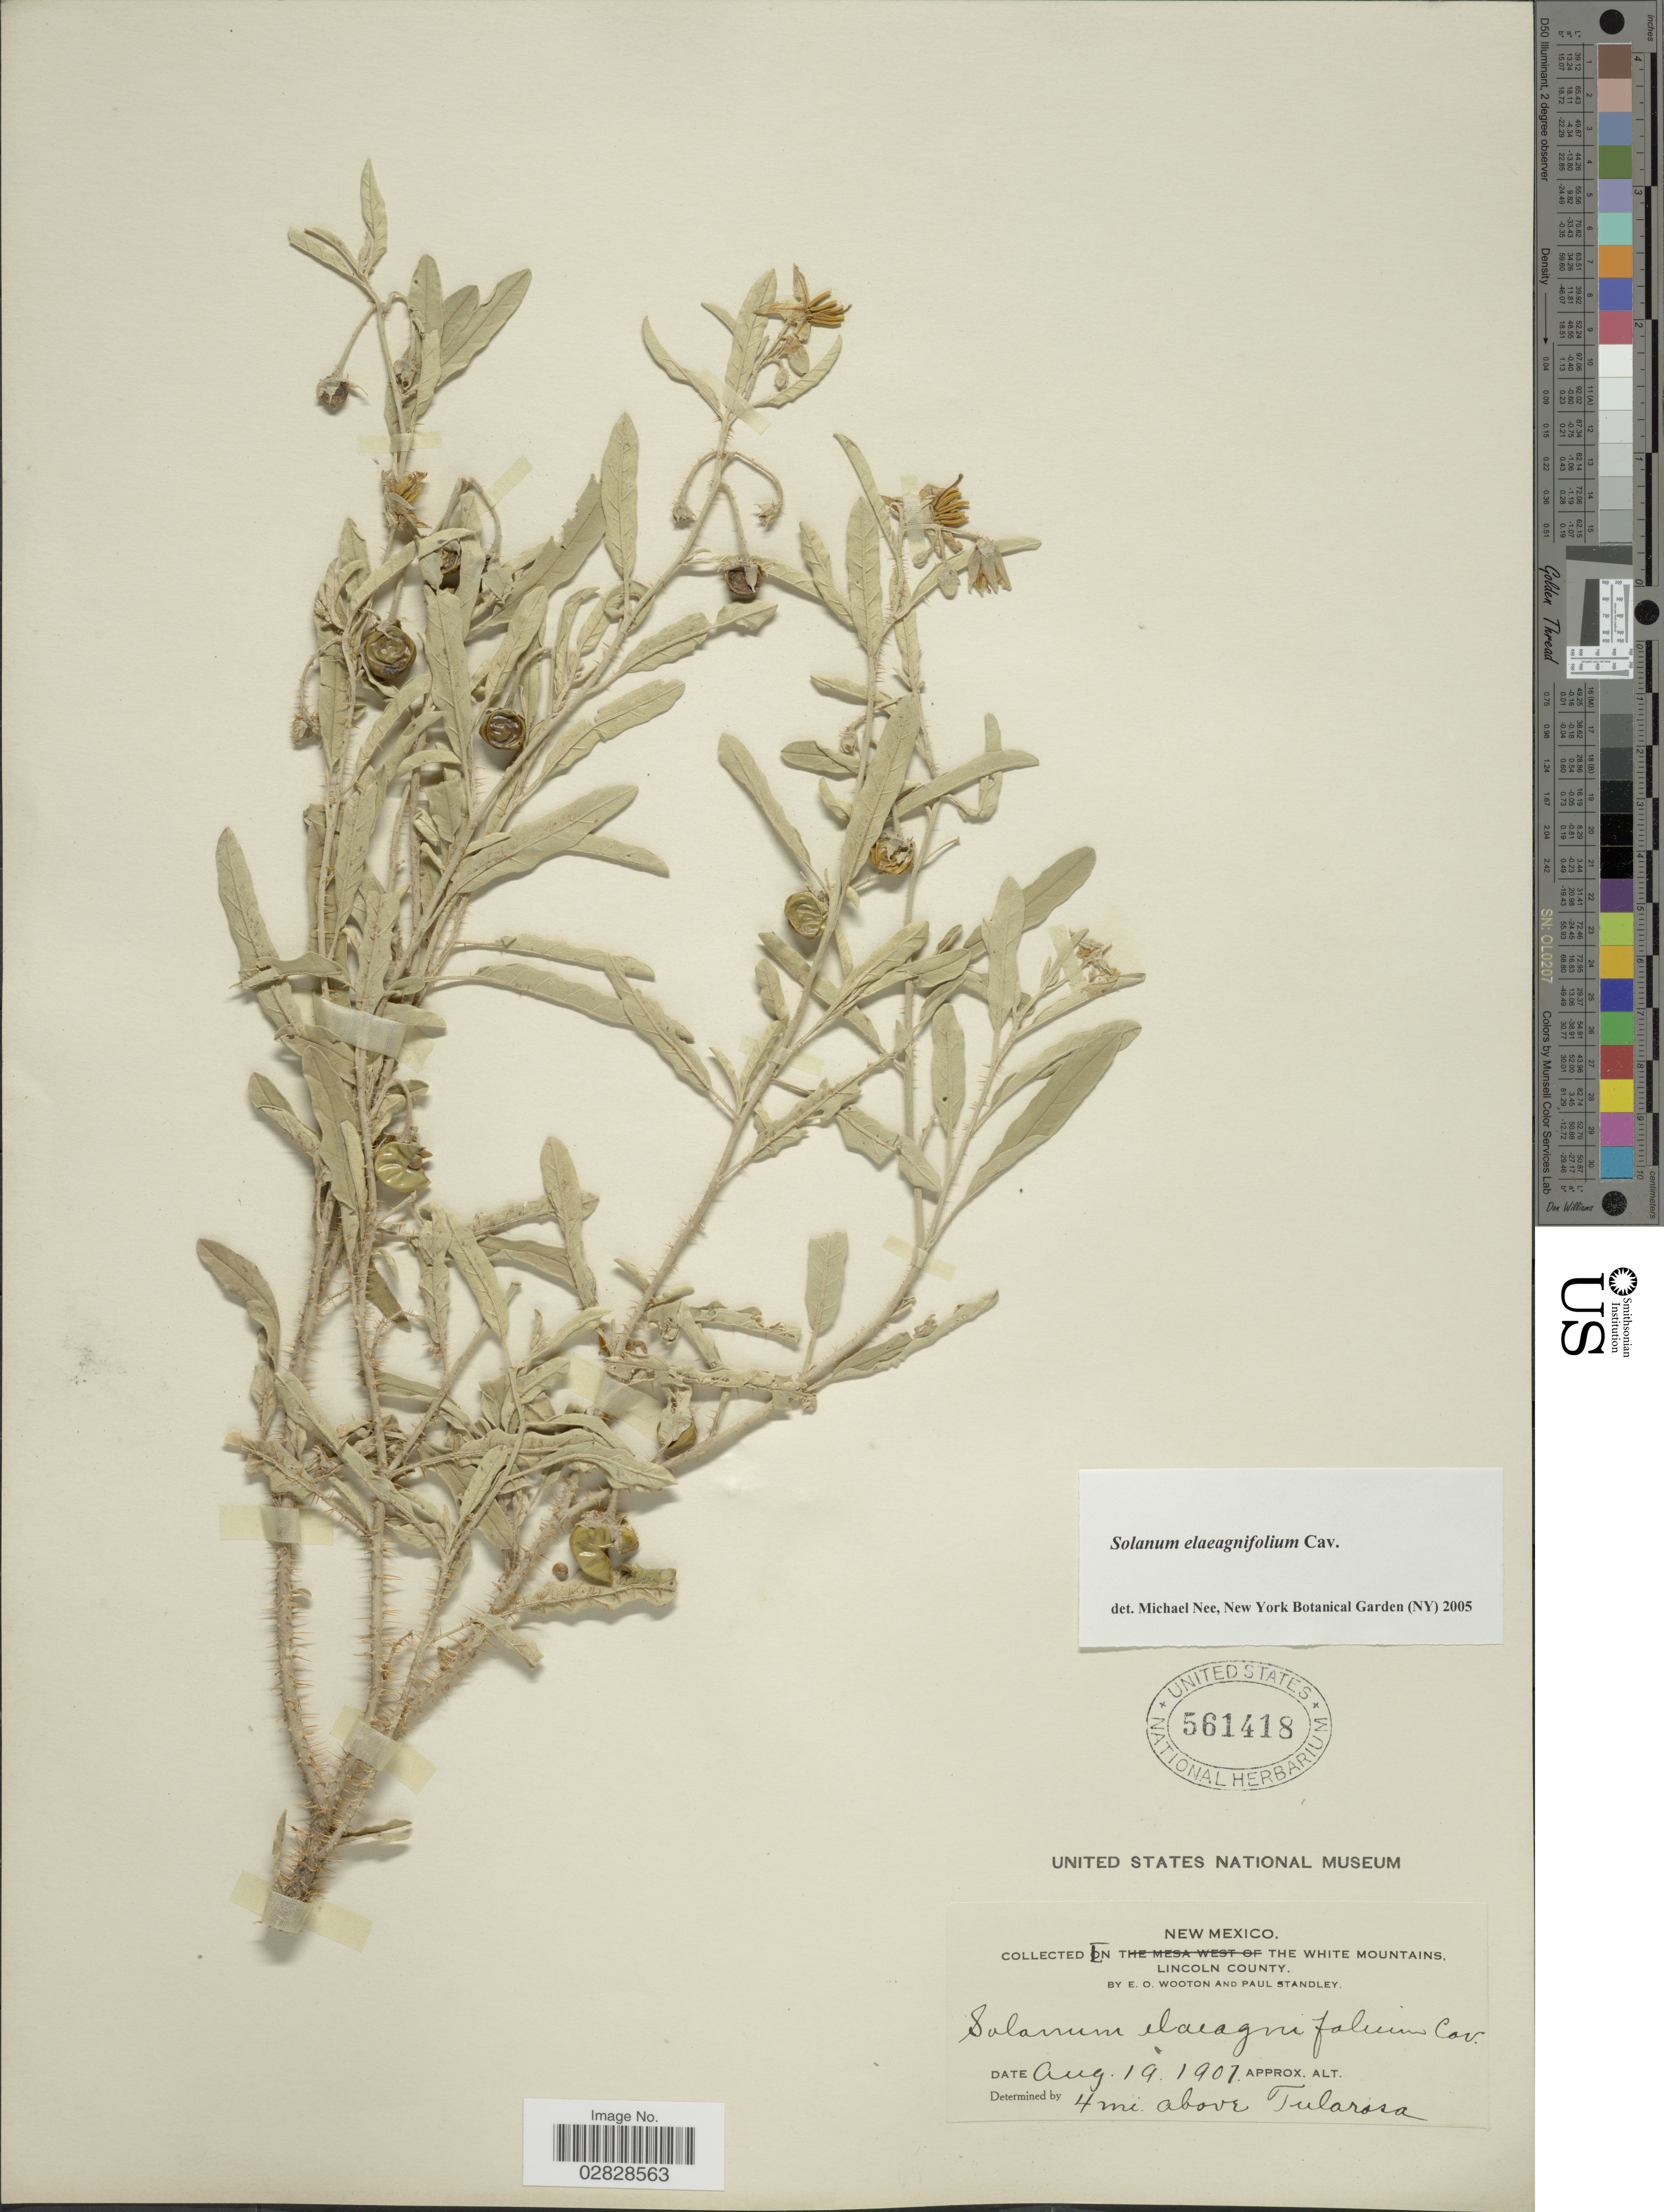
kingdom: Plantae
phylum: Tracheophyta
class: Magnoliopsida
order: Solanales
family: Solanaceae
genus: Solanum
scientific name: Solanum elaeagnifolium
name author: Cav.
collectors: E. O. Wooton & P. C. Standley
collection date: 1907-08-19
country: United States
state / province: New Mexico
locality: The White Mountains. Lincoln County. 4 mi. above Tularosa.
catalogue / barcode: US 561418